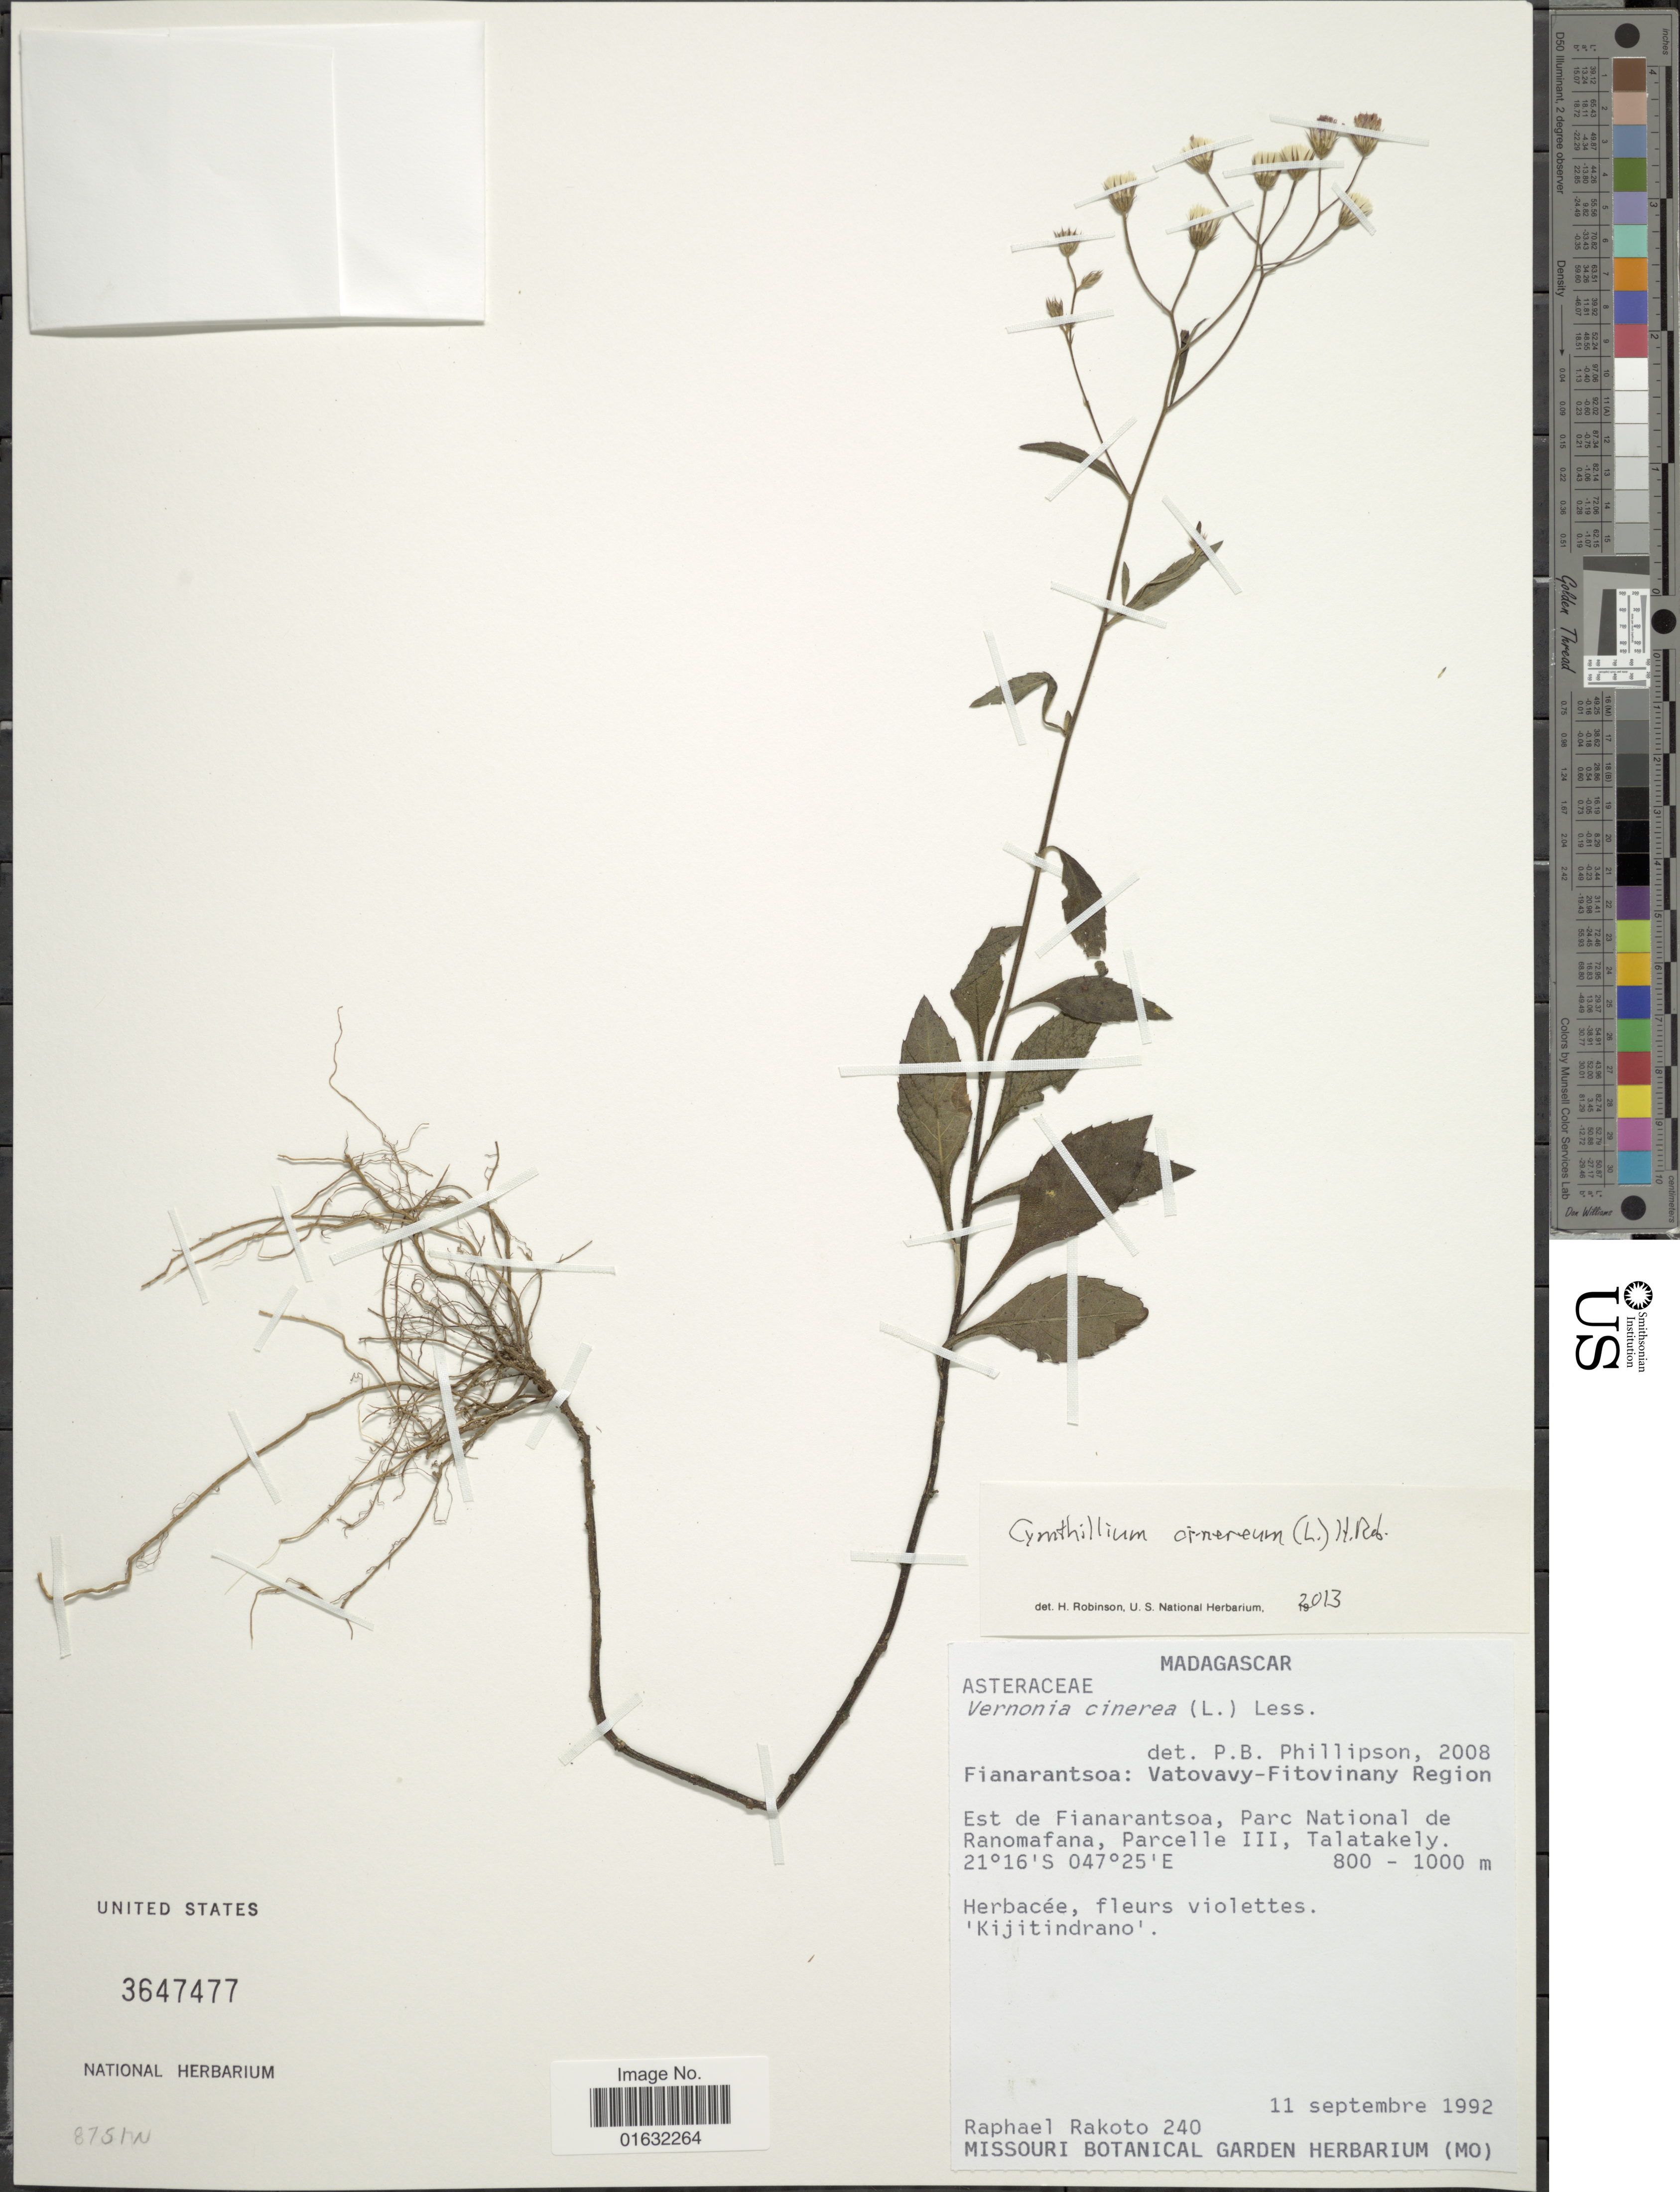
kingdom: Plantae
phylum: Tracheophyta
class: Magnoliopsida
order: Asterales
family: Asteraceae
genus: Cyanthillium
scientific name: Cyanthillium cinereum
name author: (L.) H. Rob.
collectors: R. Rakoto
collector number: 240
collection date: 1992-09-11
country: Madagascar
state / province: Vatovavy Fitovinany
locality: Vatovavy-Fitviany Region, Est Fianarantsoa, Parc National de Ranomafana, Parcelle III, Talatakely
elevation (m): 800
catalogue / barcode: US 3647477